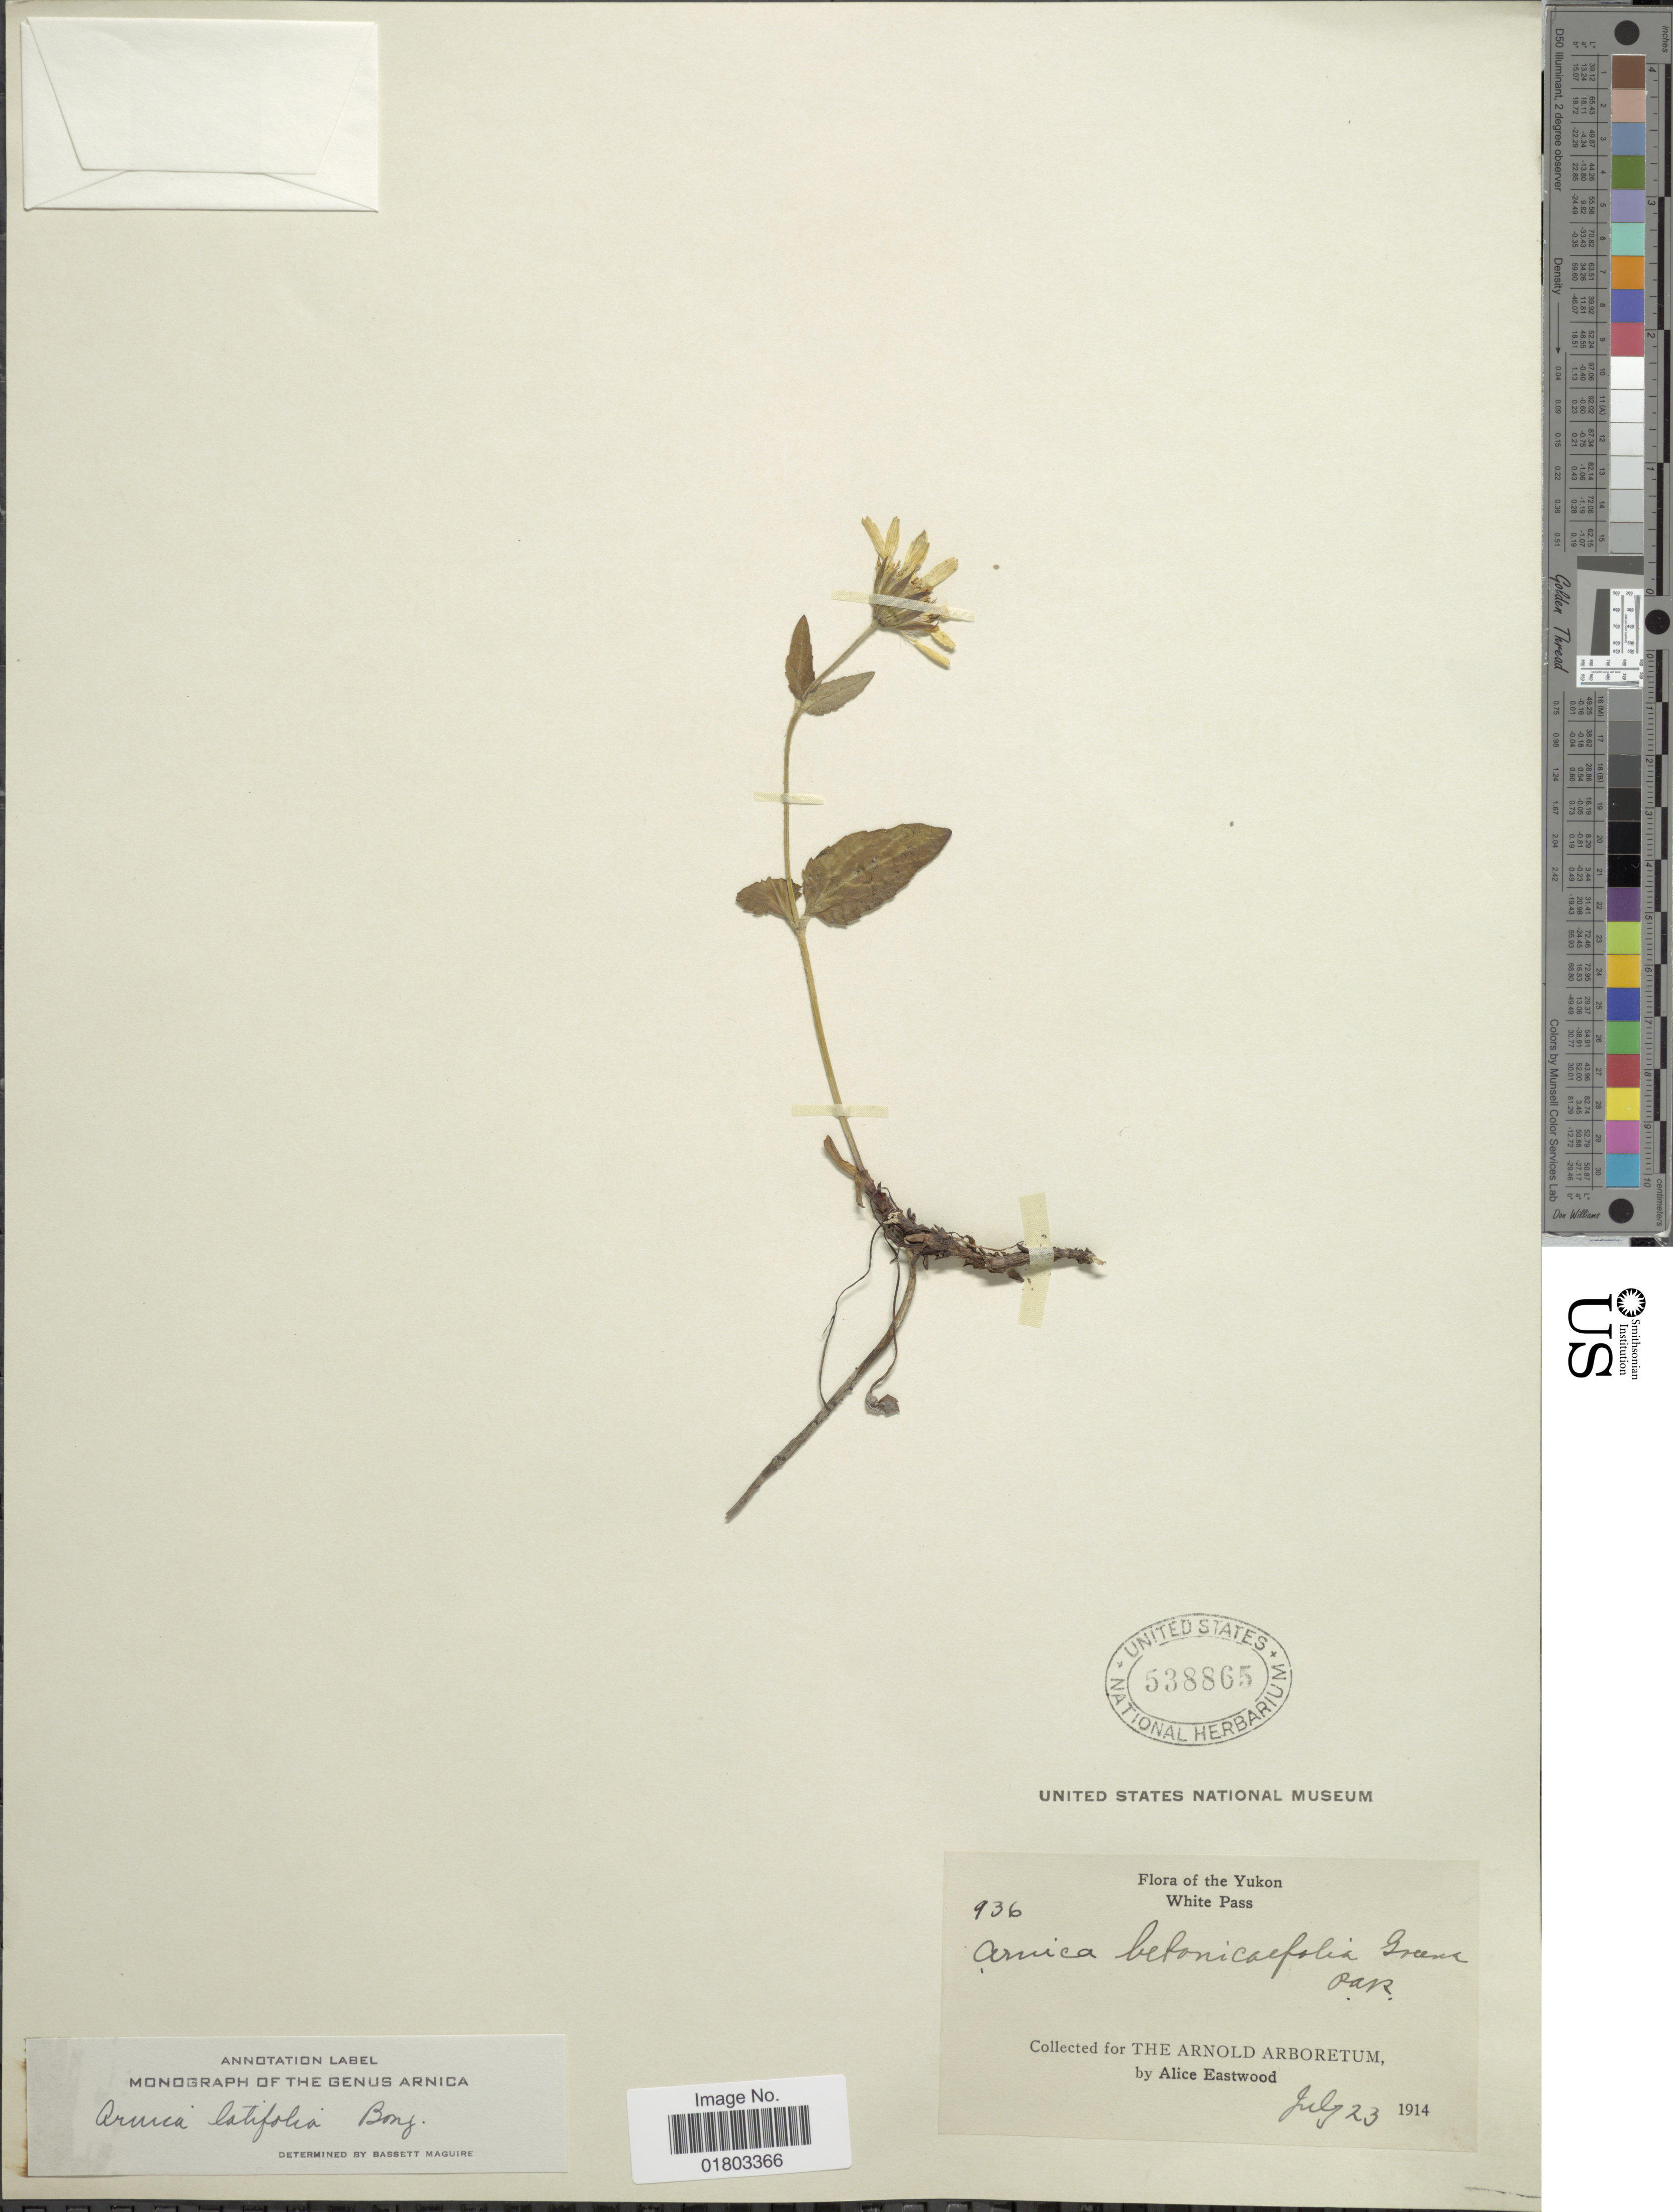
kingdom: Plantae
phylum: Tracheophyta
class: Magnoliopsida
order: Asterales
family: Asteraceae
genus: Arnica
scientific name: Arnica latifolia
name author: Bong.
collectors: A. Eastwood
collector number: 936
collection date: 1914-07-23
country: Canada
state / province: Yukon Territory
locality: Yukon, White Pass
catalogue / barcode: US 538865